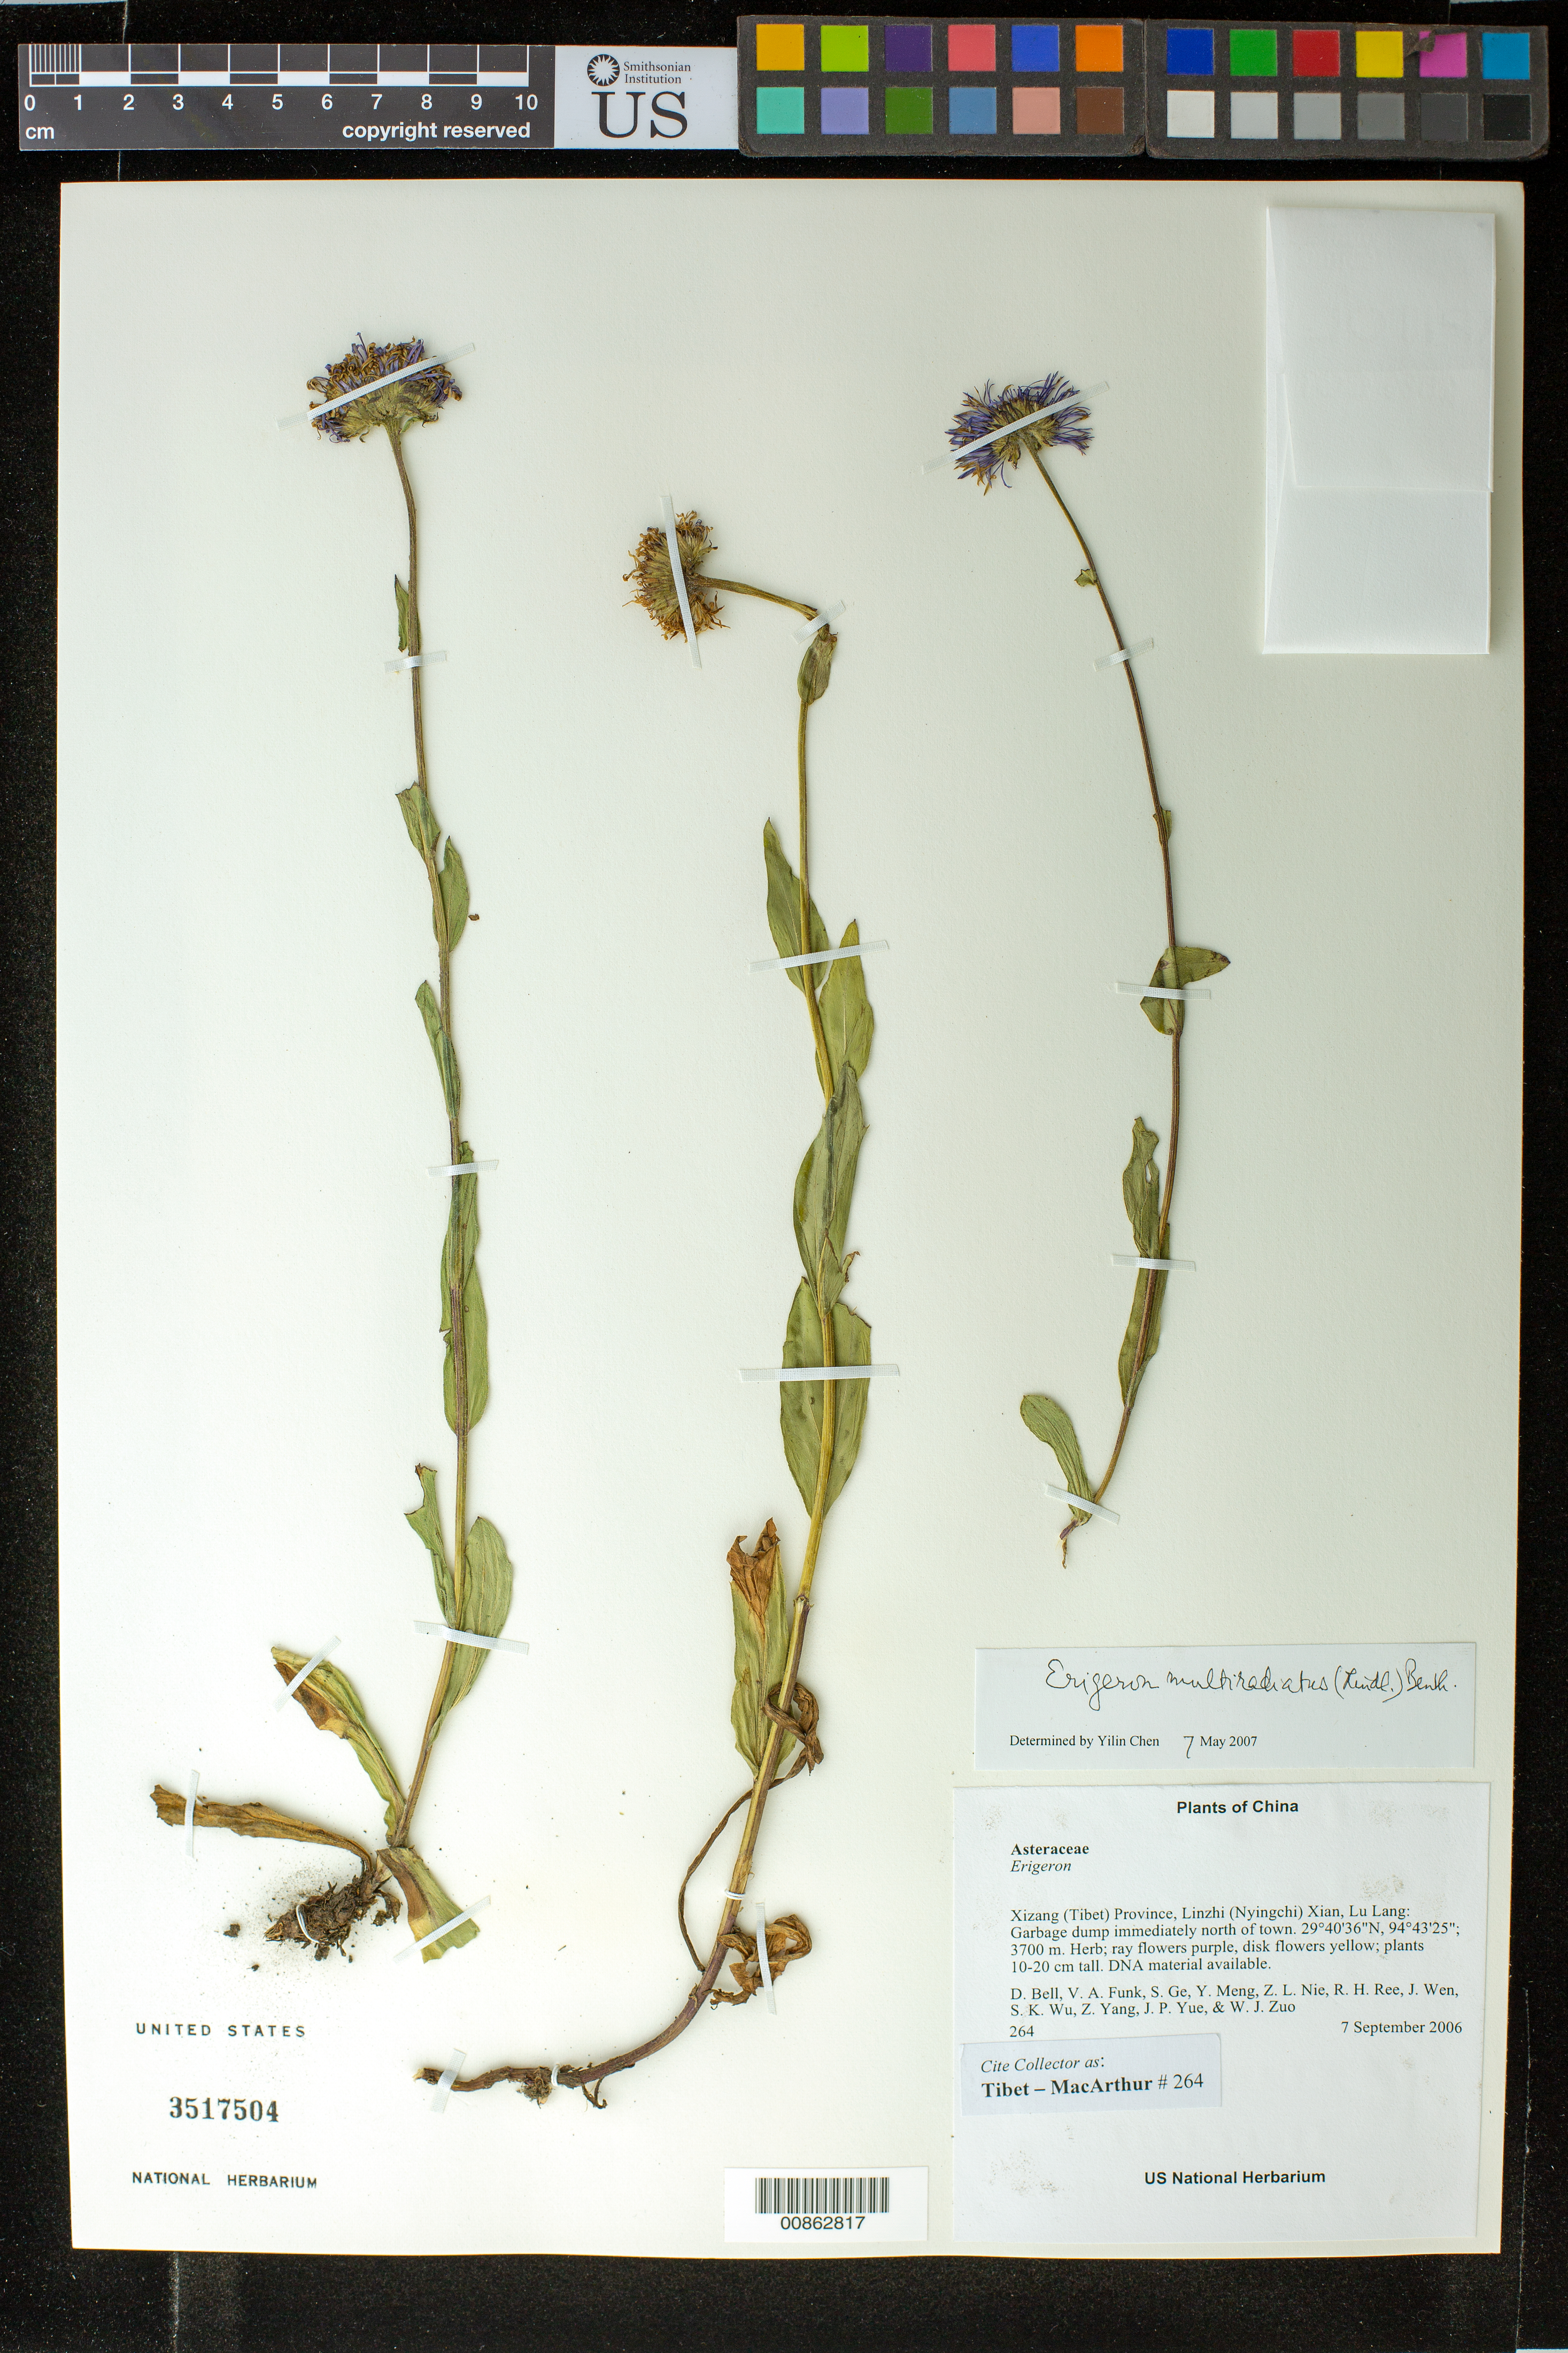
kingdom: Plantae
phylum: Tracheophyta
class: Magnoliopsida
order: Asterales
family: Asteraceae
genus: Erigeron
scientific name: Erigeron multiradiatus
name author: (Lindl. ex DC.) Benth. ex C.B. Clarke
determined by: Yilin Chen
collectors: Tibet-MacArthur, D. A. Bell, V. Funk, S. Ge, Y. Meng, Z. Nie, R. Ree, J. Wen, S. K. Wu, Z. Yang, J. Yue & W. Zuo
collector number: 264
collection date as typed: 07 Sep 2006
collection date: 2006-09-07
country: China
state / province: Xizang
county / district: Linzhi (Nyingchi) Xian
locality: Lu Lang. Garbage dump immediately north of town.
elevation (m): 3700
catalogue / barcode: US 3517504